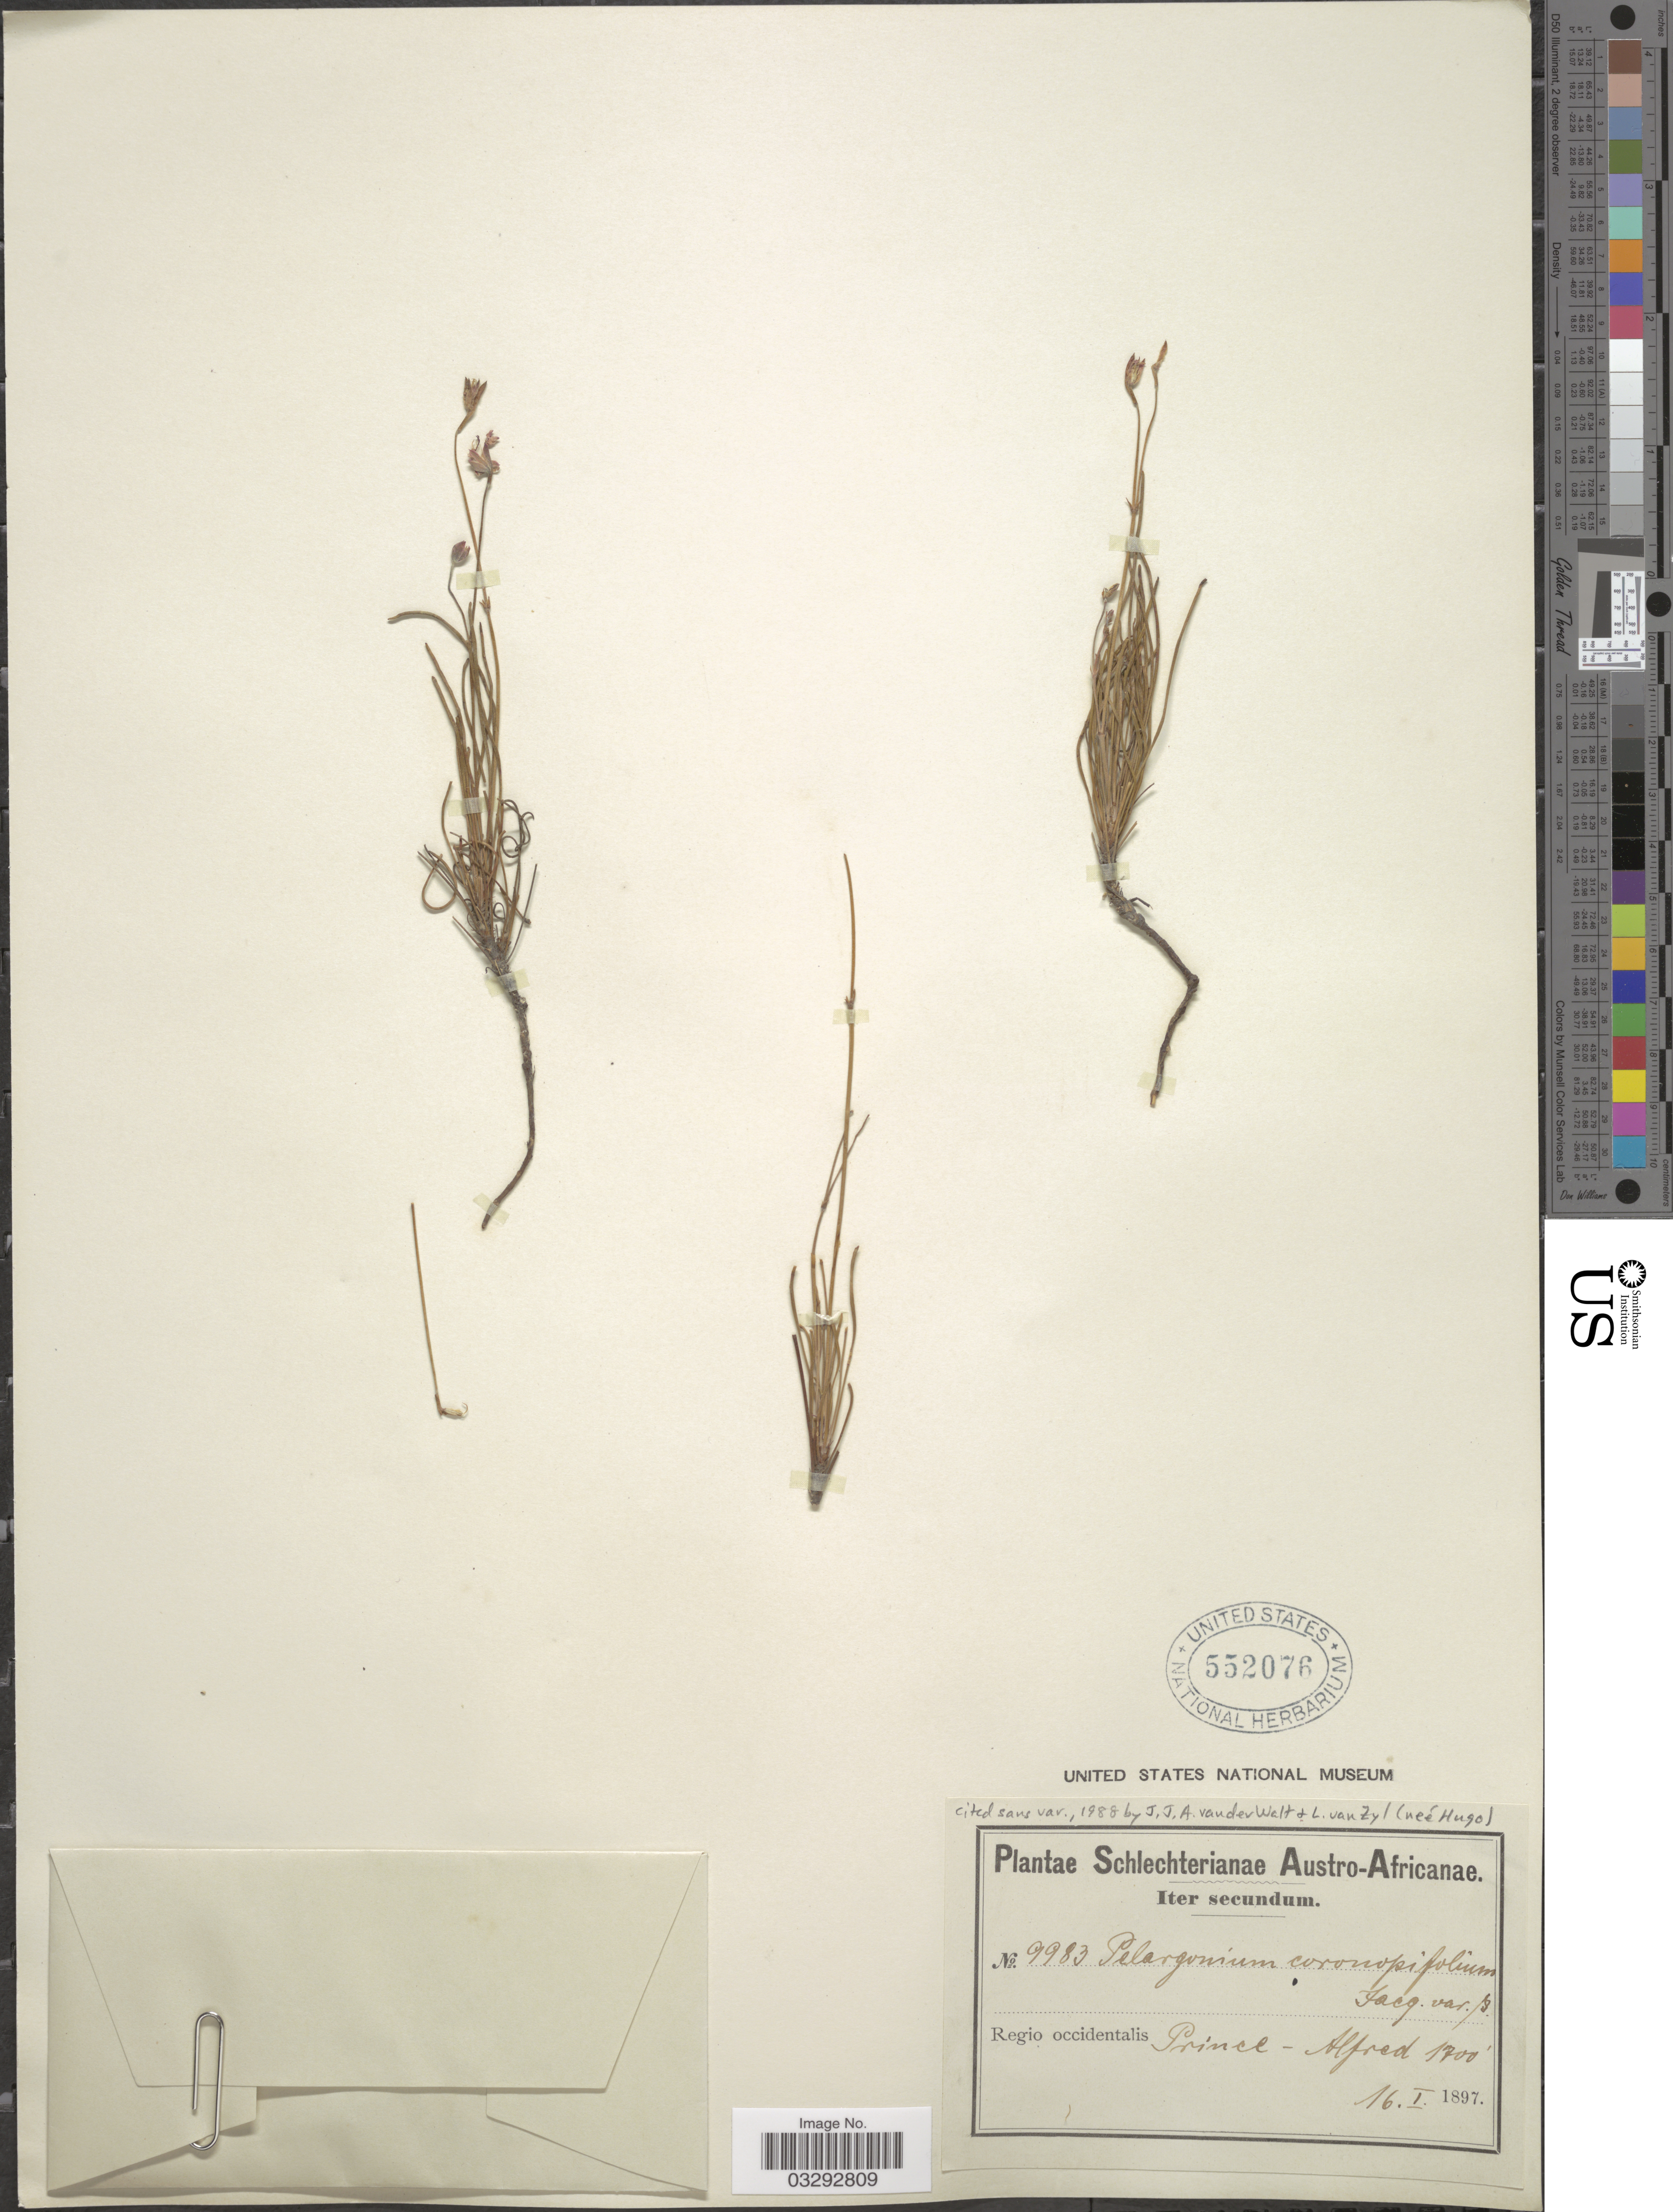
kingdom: Plantae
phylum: Tracheophyta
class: Magnoliopsida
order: Geraniales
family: Geraniaceae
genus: Pelargonium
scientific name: Pelargonium coronopifolium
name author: Jacq.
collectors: Schlechter, --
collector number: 9983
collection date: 1897-01-16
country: South Africa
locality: Austro-Africanae, Regio occidentalis, Prince-Alfred.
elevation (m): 518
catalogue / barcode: US 552076